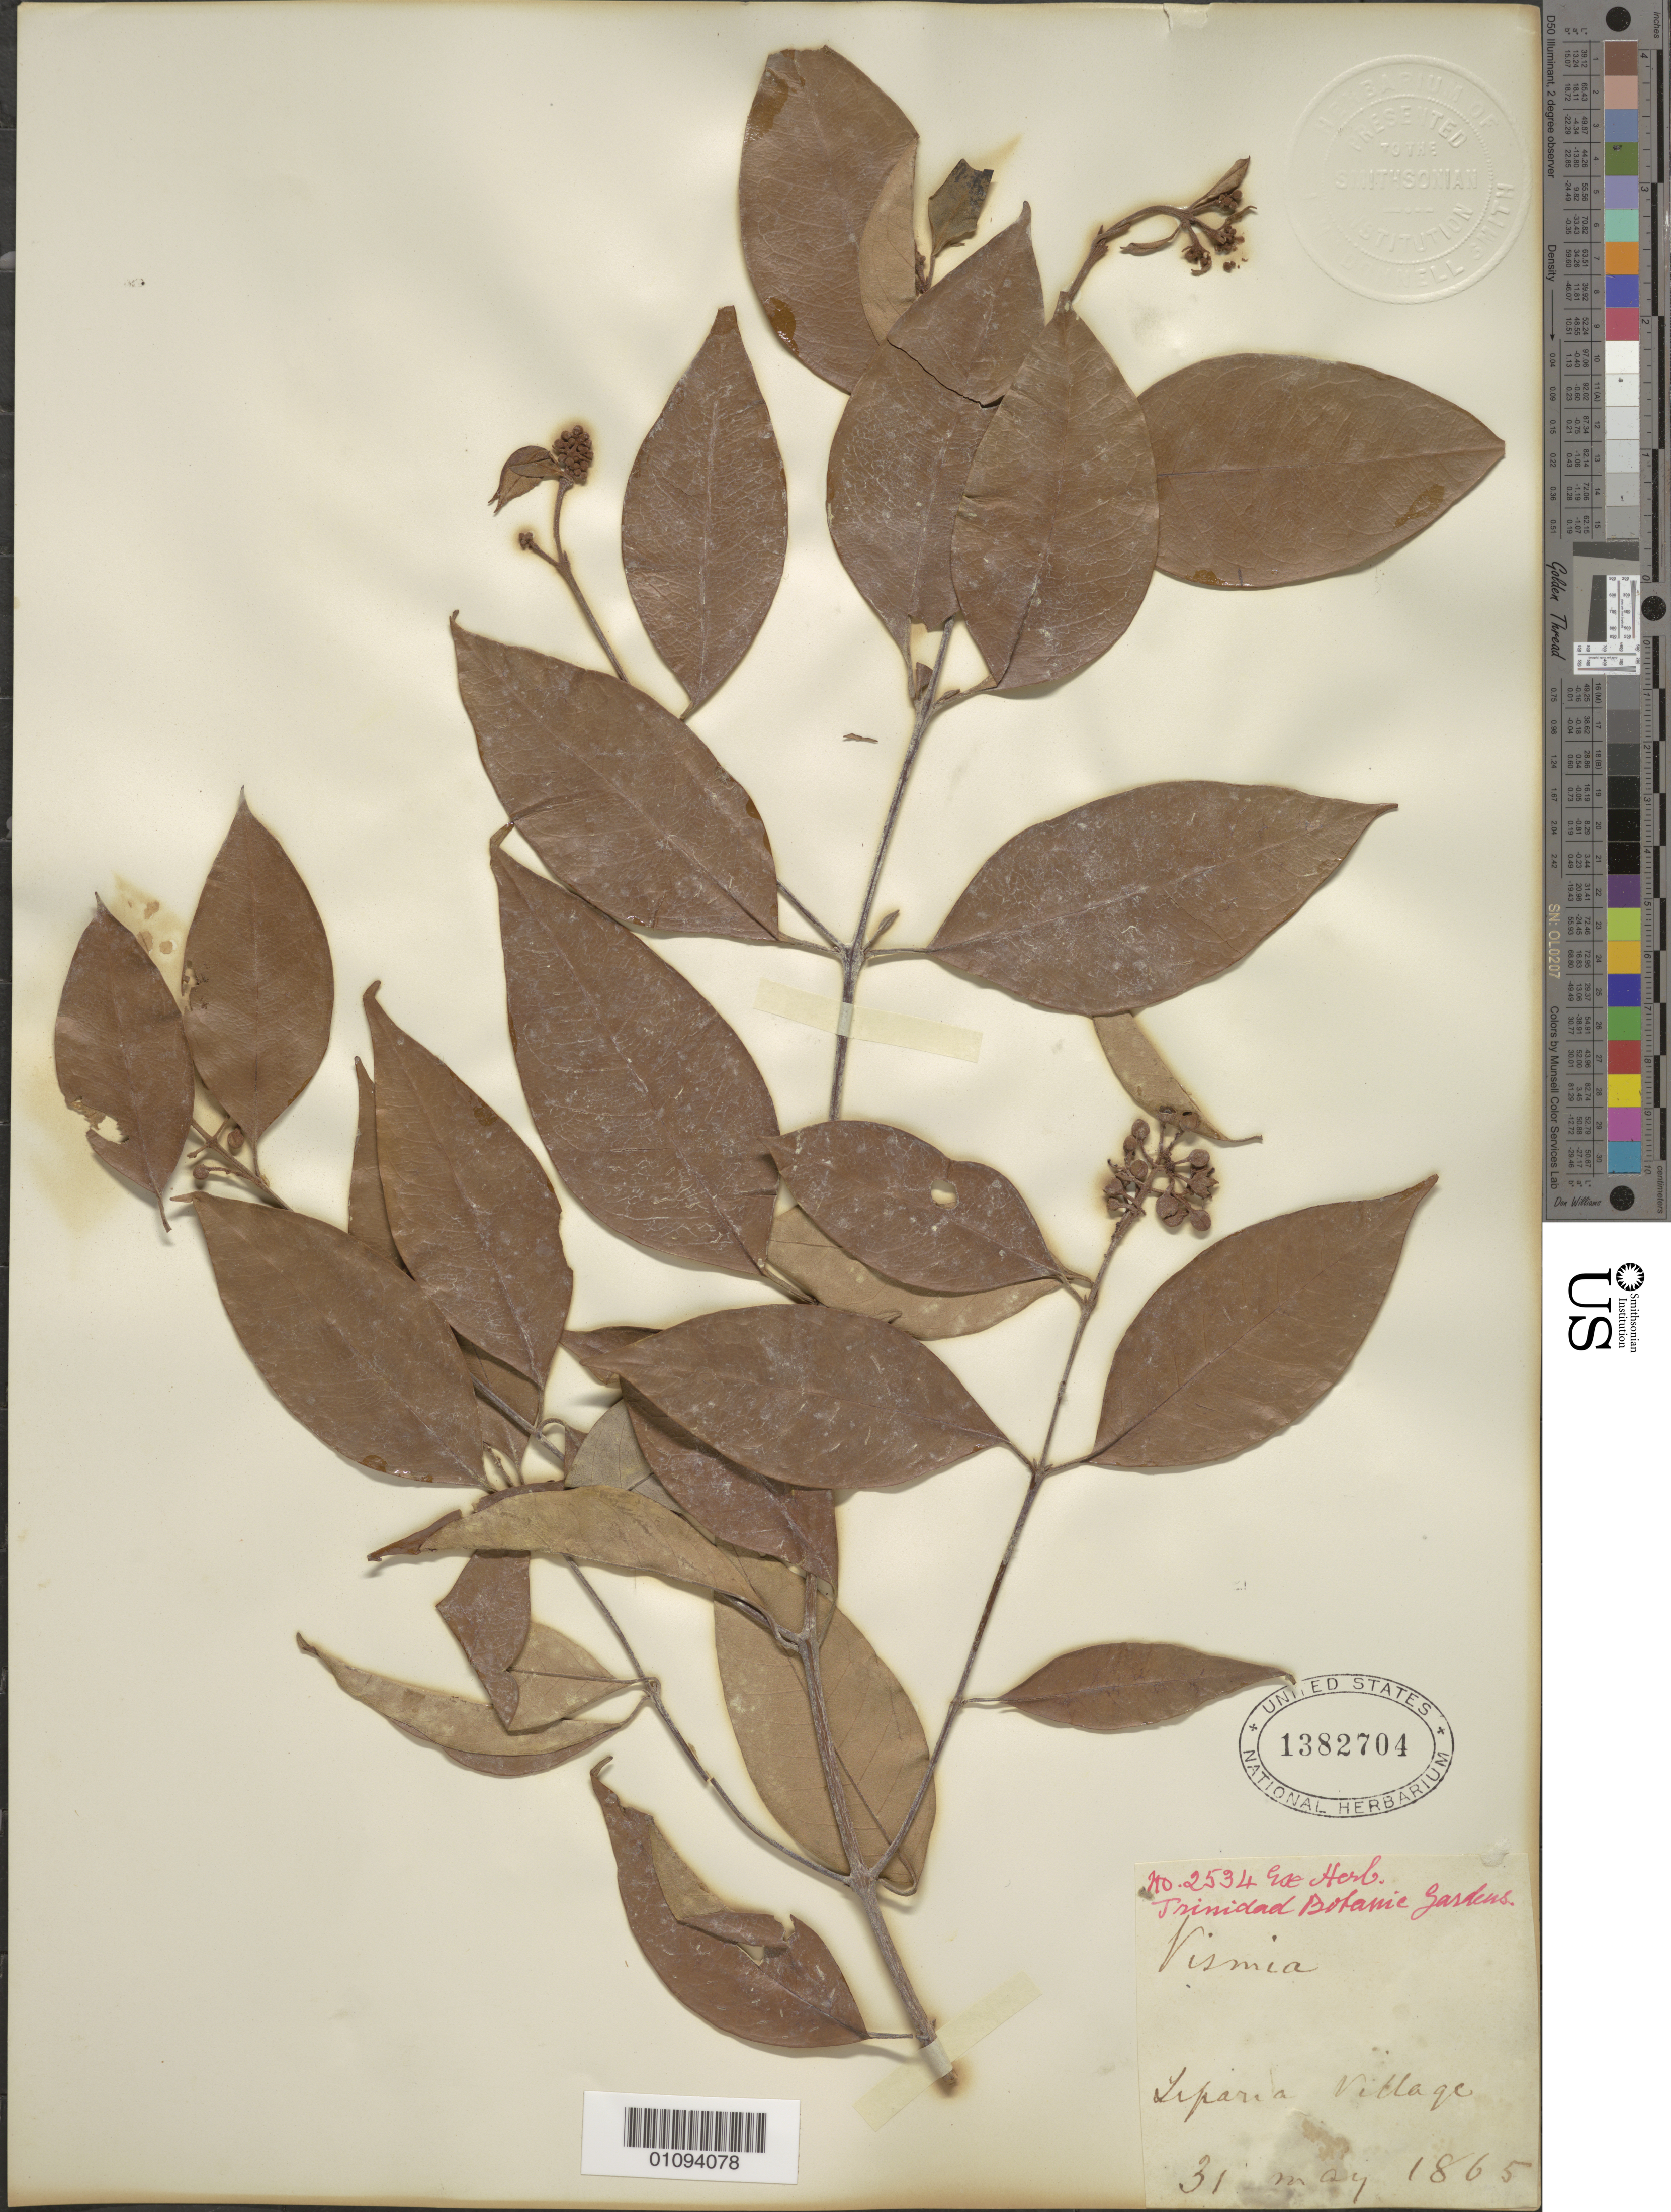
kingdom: Plantae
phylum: Tracheophyta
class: Magnoliopsida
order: Malpighiales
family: Hypericaceae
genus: Vismia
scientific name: Vismia guianensis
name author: (Aubl.) Pers.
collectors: ex herb. Bot. Gard. Trinidad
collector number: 2534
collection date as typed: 31 May 1865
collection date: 1865-05-31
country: Trinidad and Tobago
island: Trinidad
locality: Leparia Village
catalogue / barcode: US 1382704